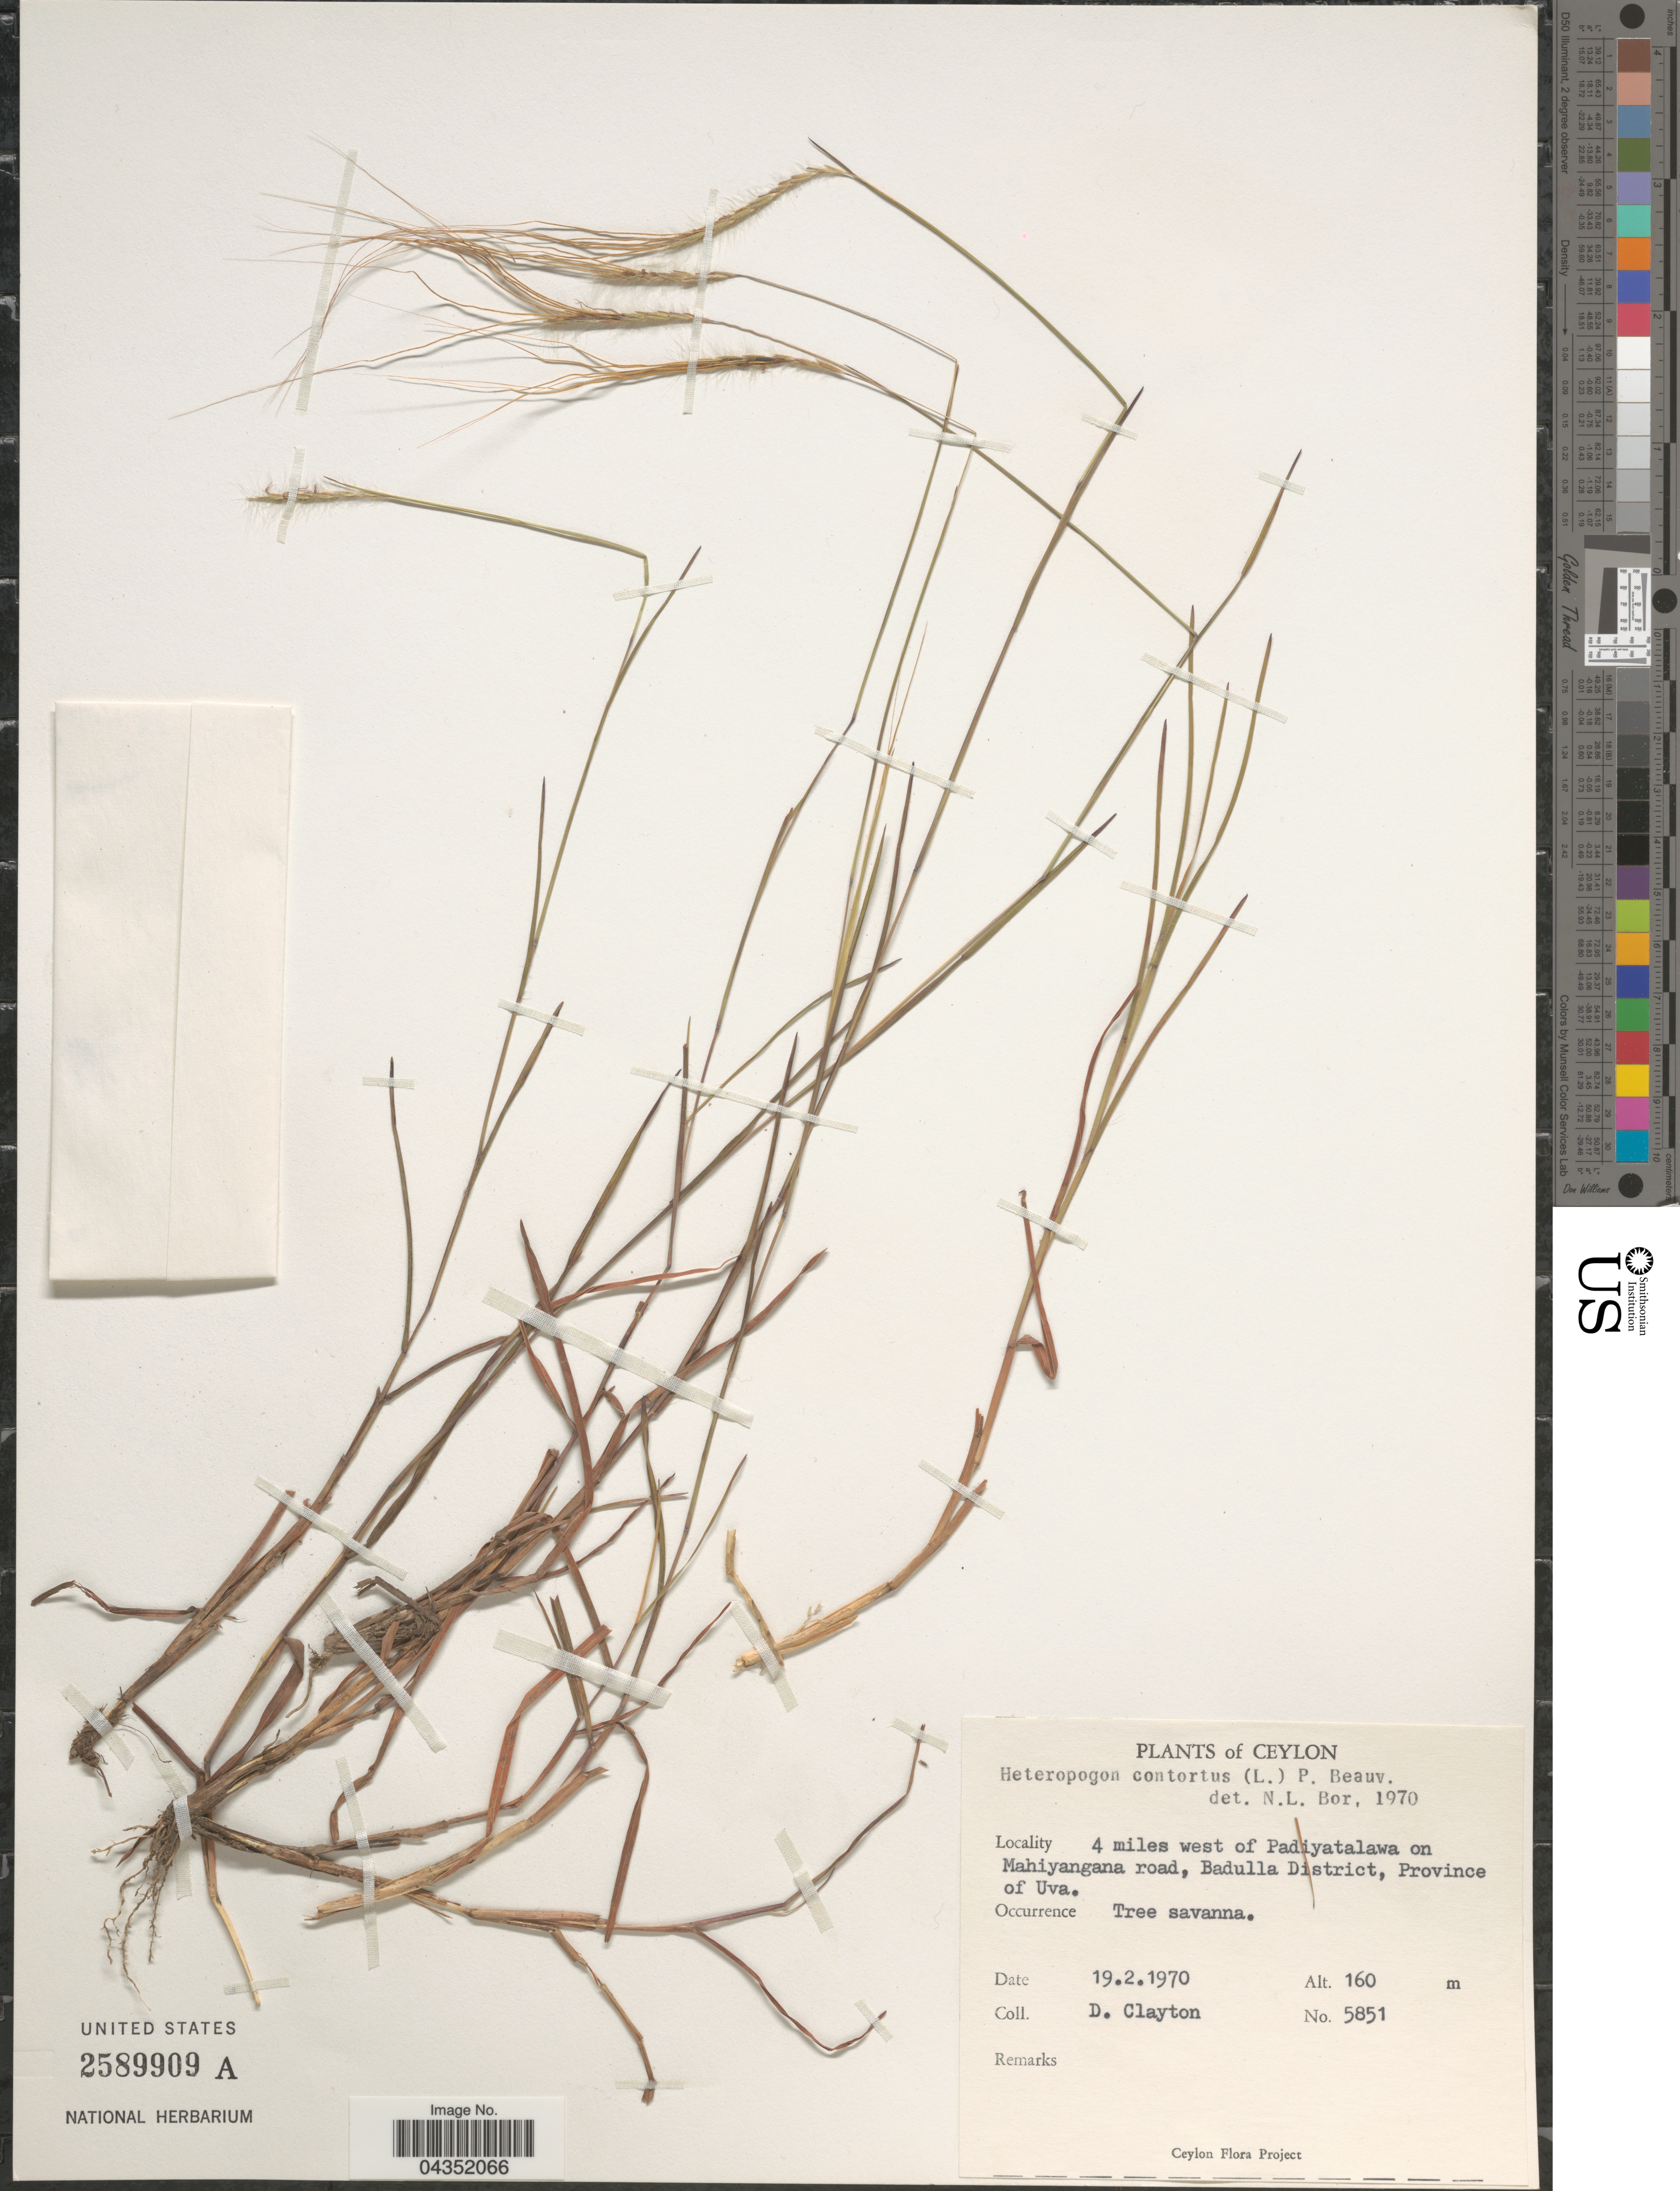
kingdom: Plantae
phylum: Tracheophyta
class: Liliopsida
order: Poales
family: Poaceae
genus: Heteropogon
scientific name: Heteropogon contortus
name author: (L.) P. Beauv. ex Roem. & Schult.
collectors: D. Clayton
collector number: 5851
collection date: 1970-02-19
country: Sri Lanka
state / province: Uva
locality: Ceylon. 4 miles west of Padiyatalawa on Mahiyangana road, Badulla District.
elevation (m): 160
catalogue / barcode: US 2589909A